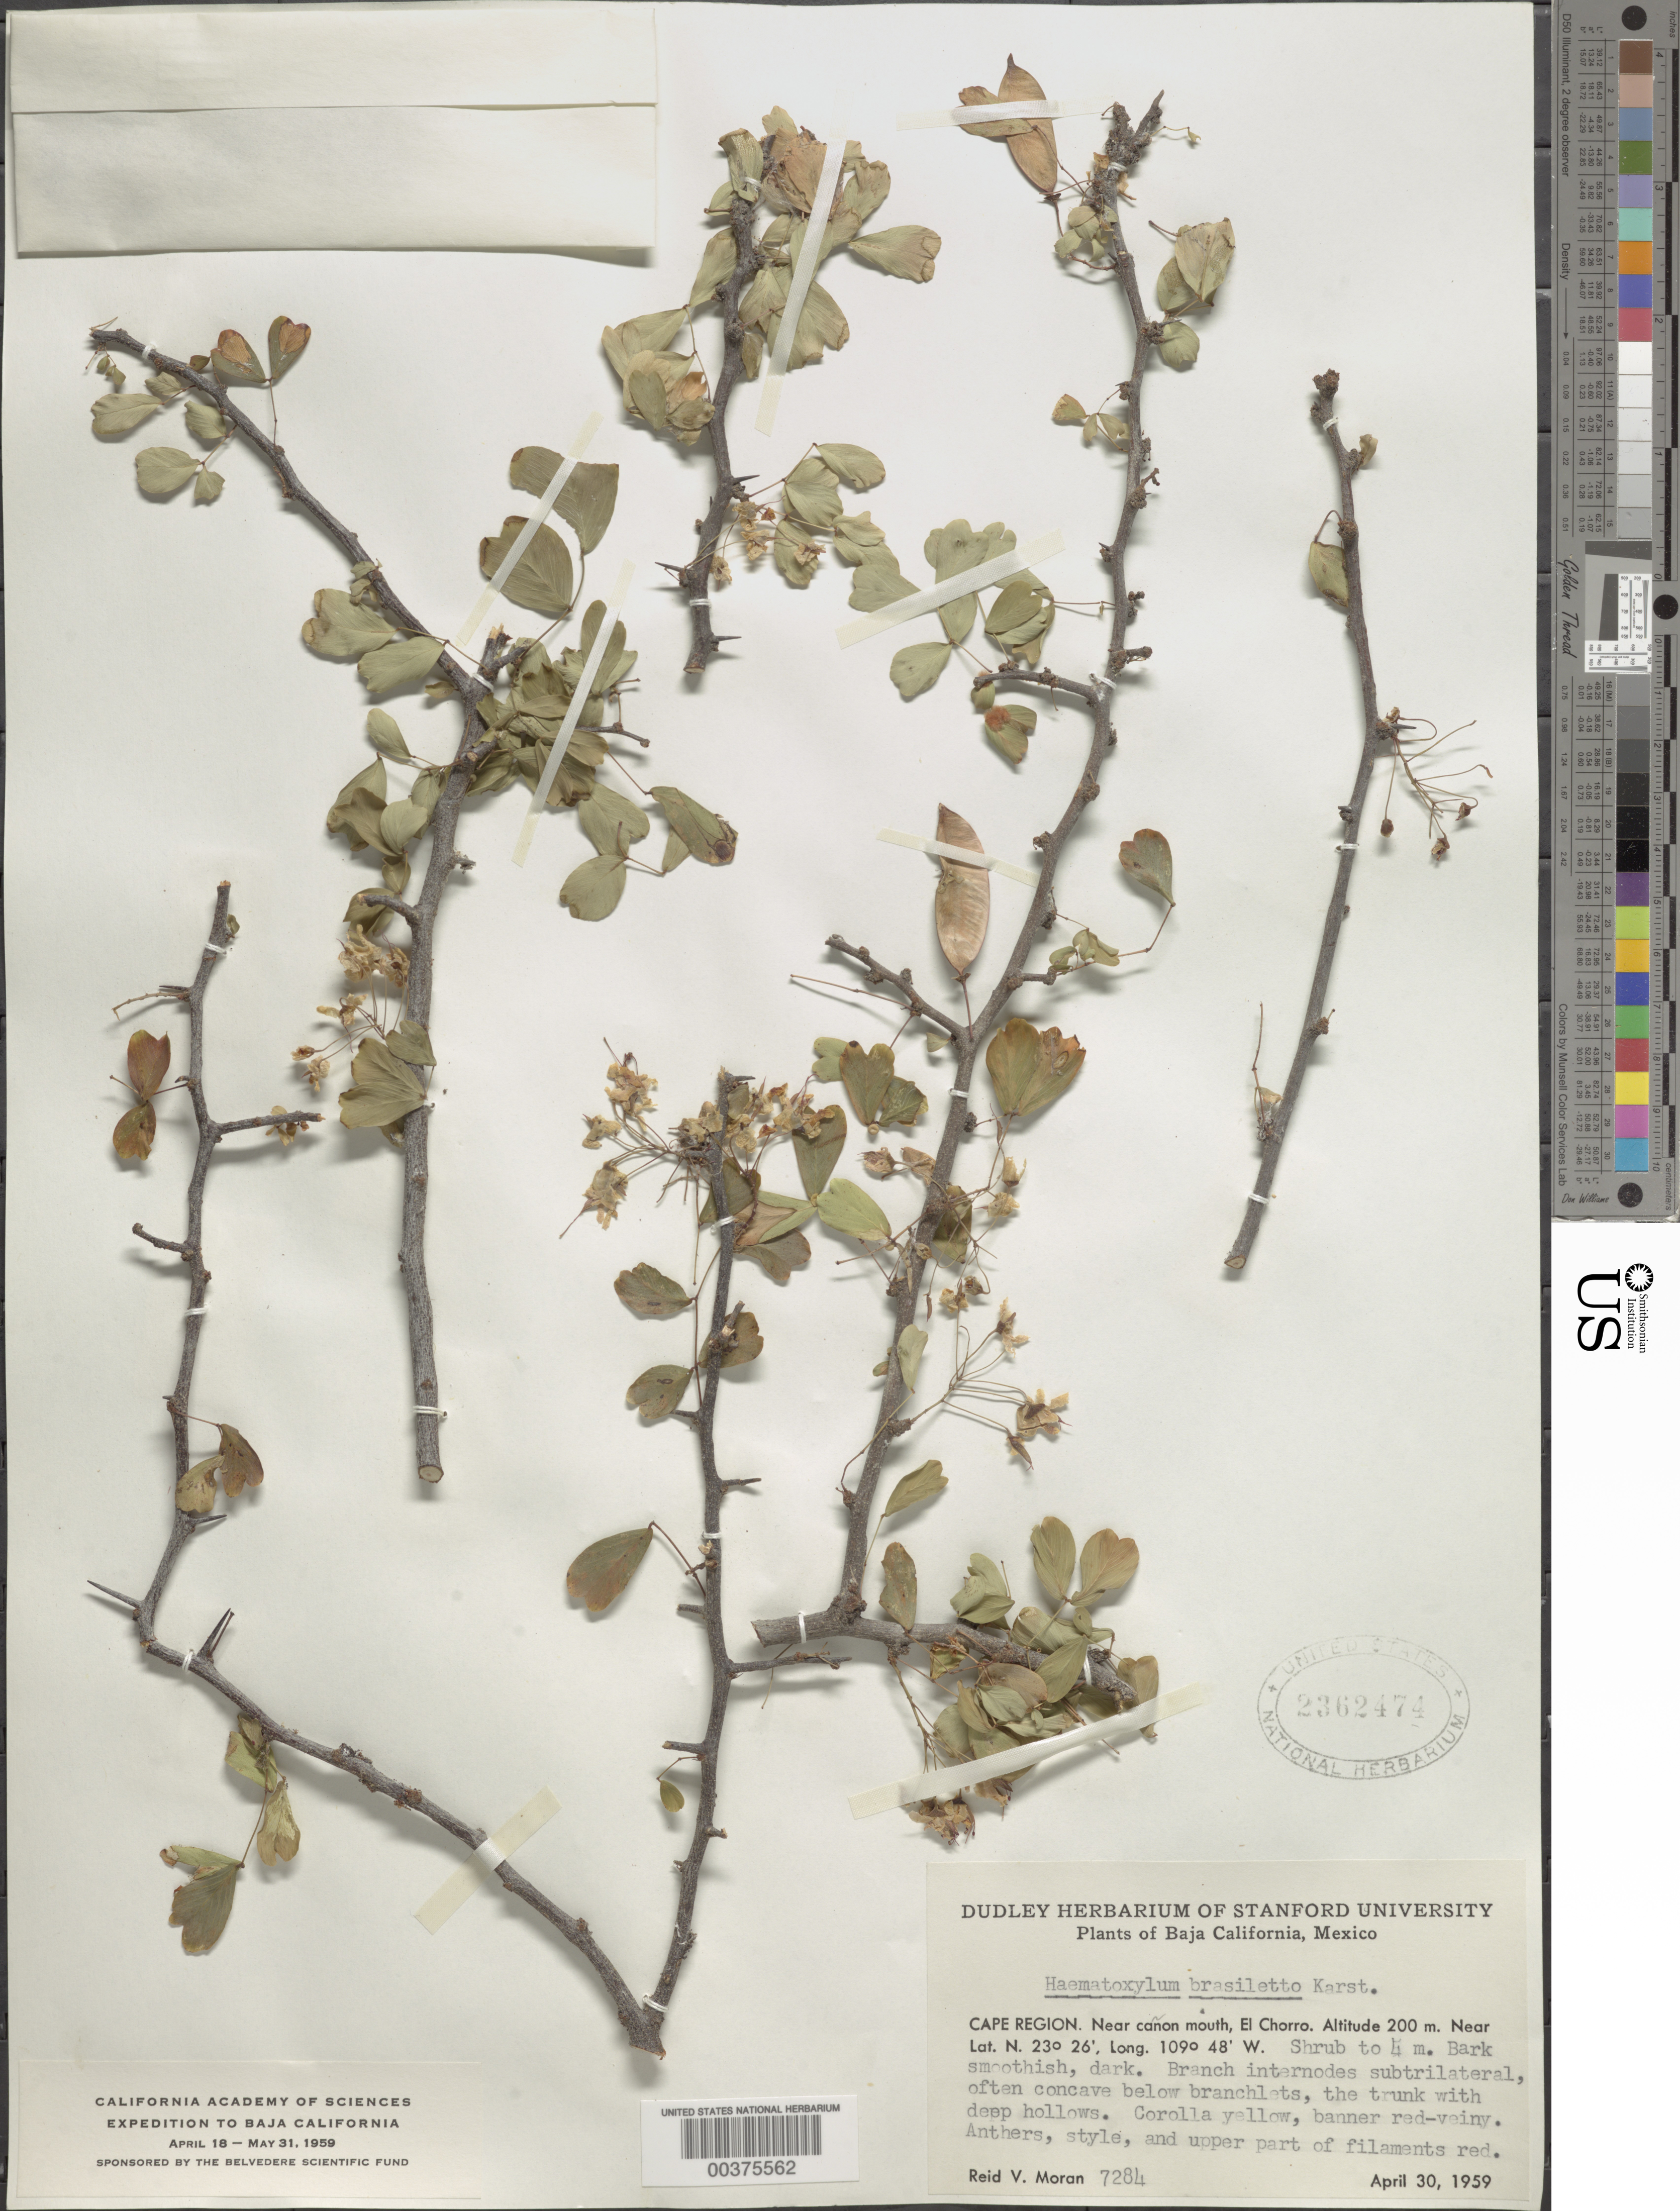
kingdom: Plantae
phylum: Tracheophyta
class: Magnoliopsida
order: Fabales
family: Fabaceae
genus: Haematoxylum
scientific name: Haematoxylum brasiletto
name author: H. Karst.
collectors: R. V. Moran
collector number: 7284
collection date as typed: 30 Apr 1959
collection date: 1959-04-30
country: Mexico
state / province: Baja California Sur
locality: Cape region; near canon mouth, El Chorro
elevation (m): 200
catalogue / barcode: US 2362474